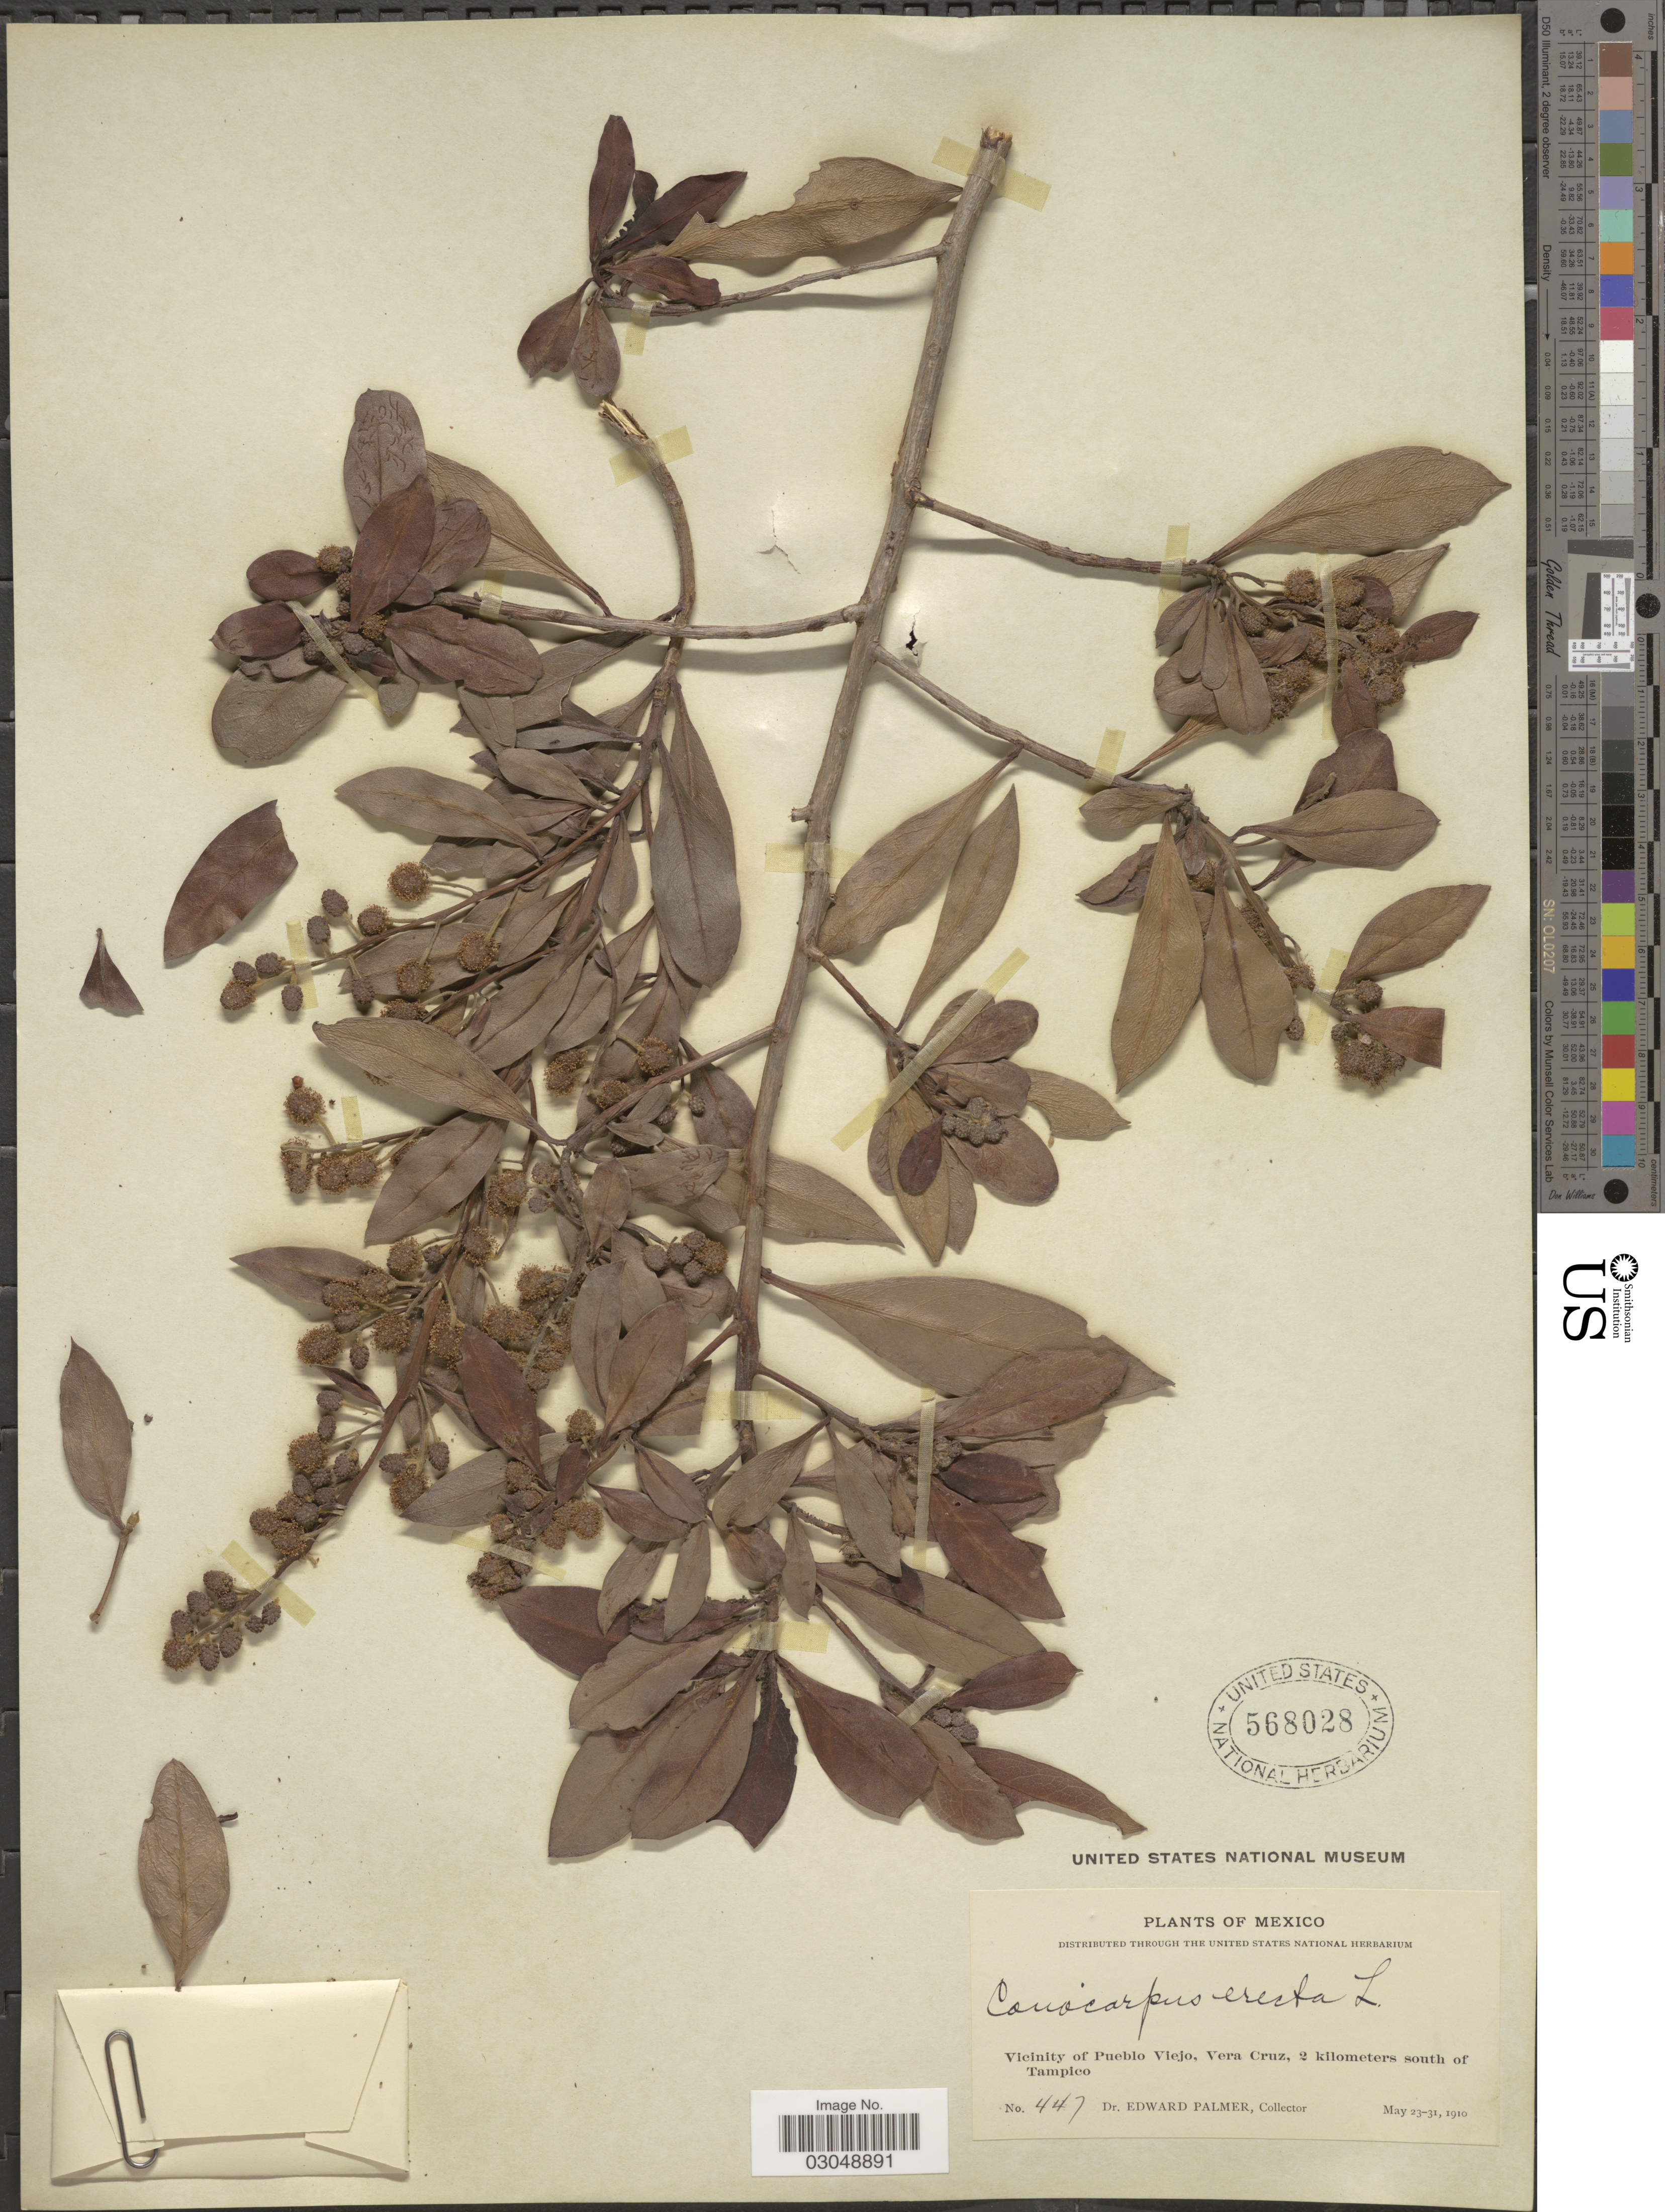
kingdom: Plantae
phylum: Tracheophyta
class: Magnoliopsida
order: Myrtales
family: Combretaceae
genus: Conocarpus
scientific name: Conocarpus erectus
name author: L.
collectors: E. Palmer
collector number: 447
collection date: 1910-05-23/1910-05-31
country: Mexico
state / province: Veracruz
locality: Vicinity of Pueblo Viejo, 2 kilometers south of Tampico.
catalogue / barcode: US 568028